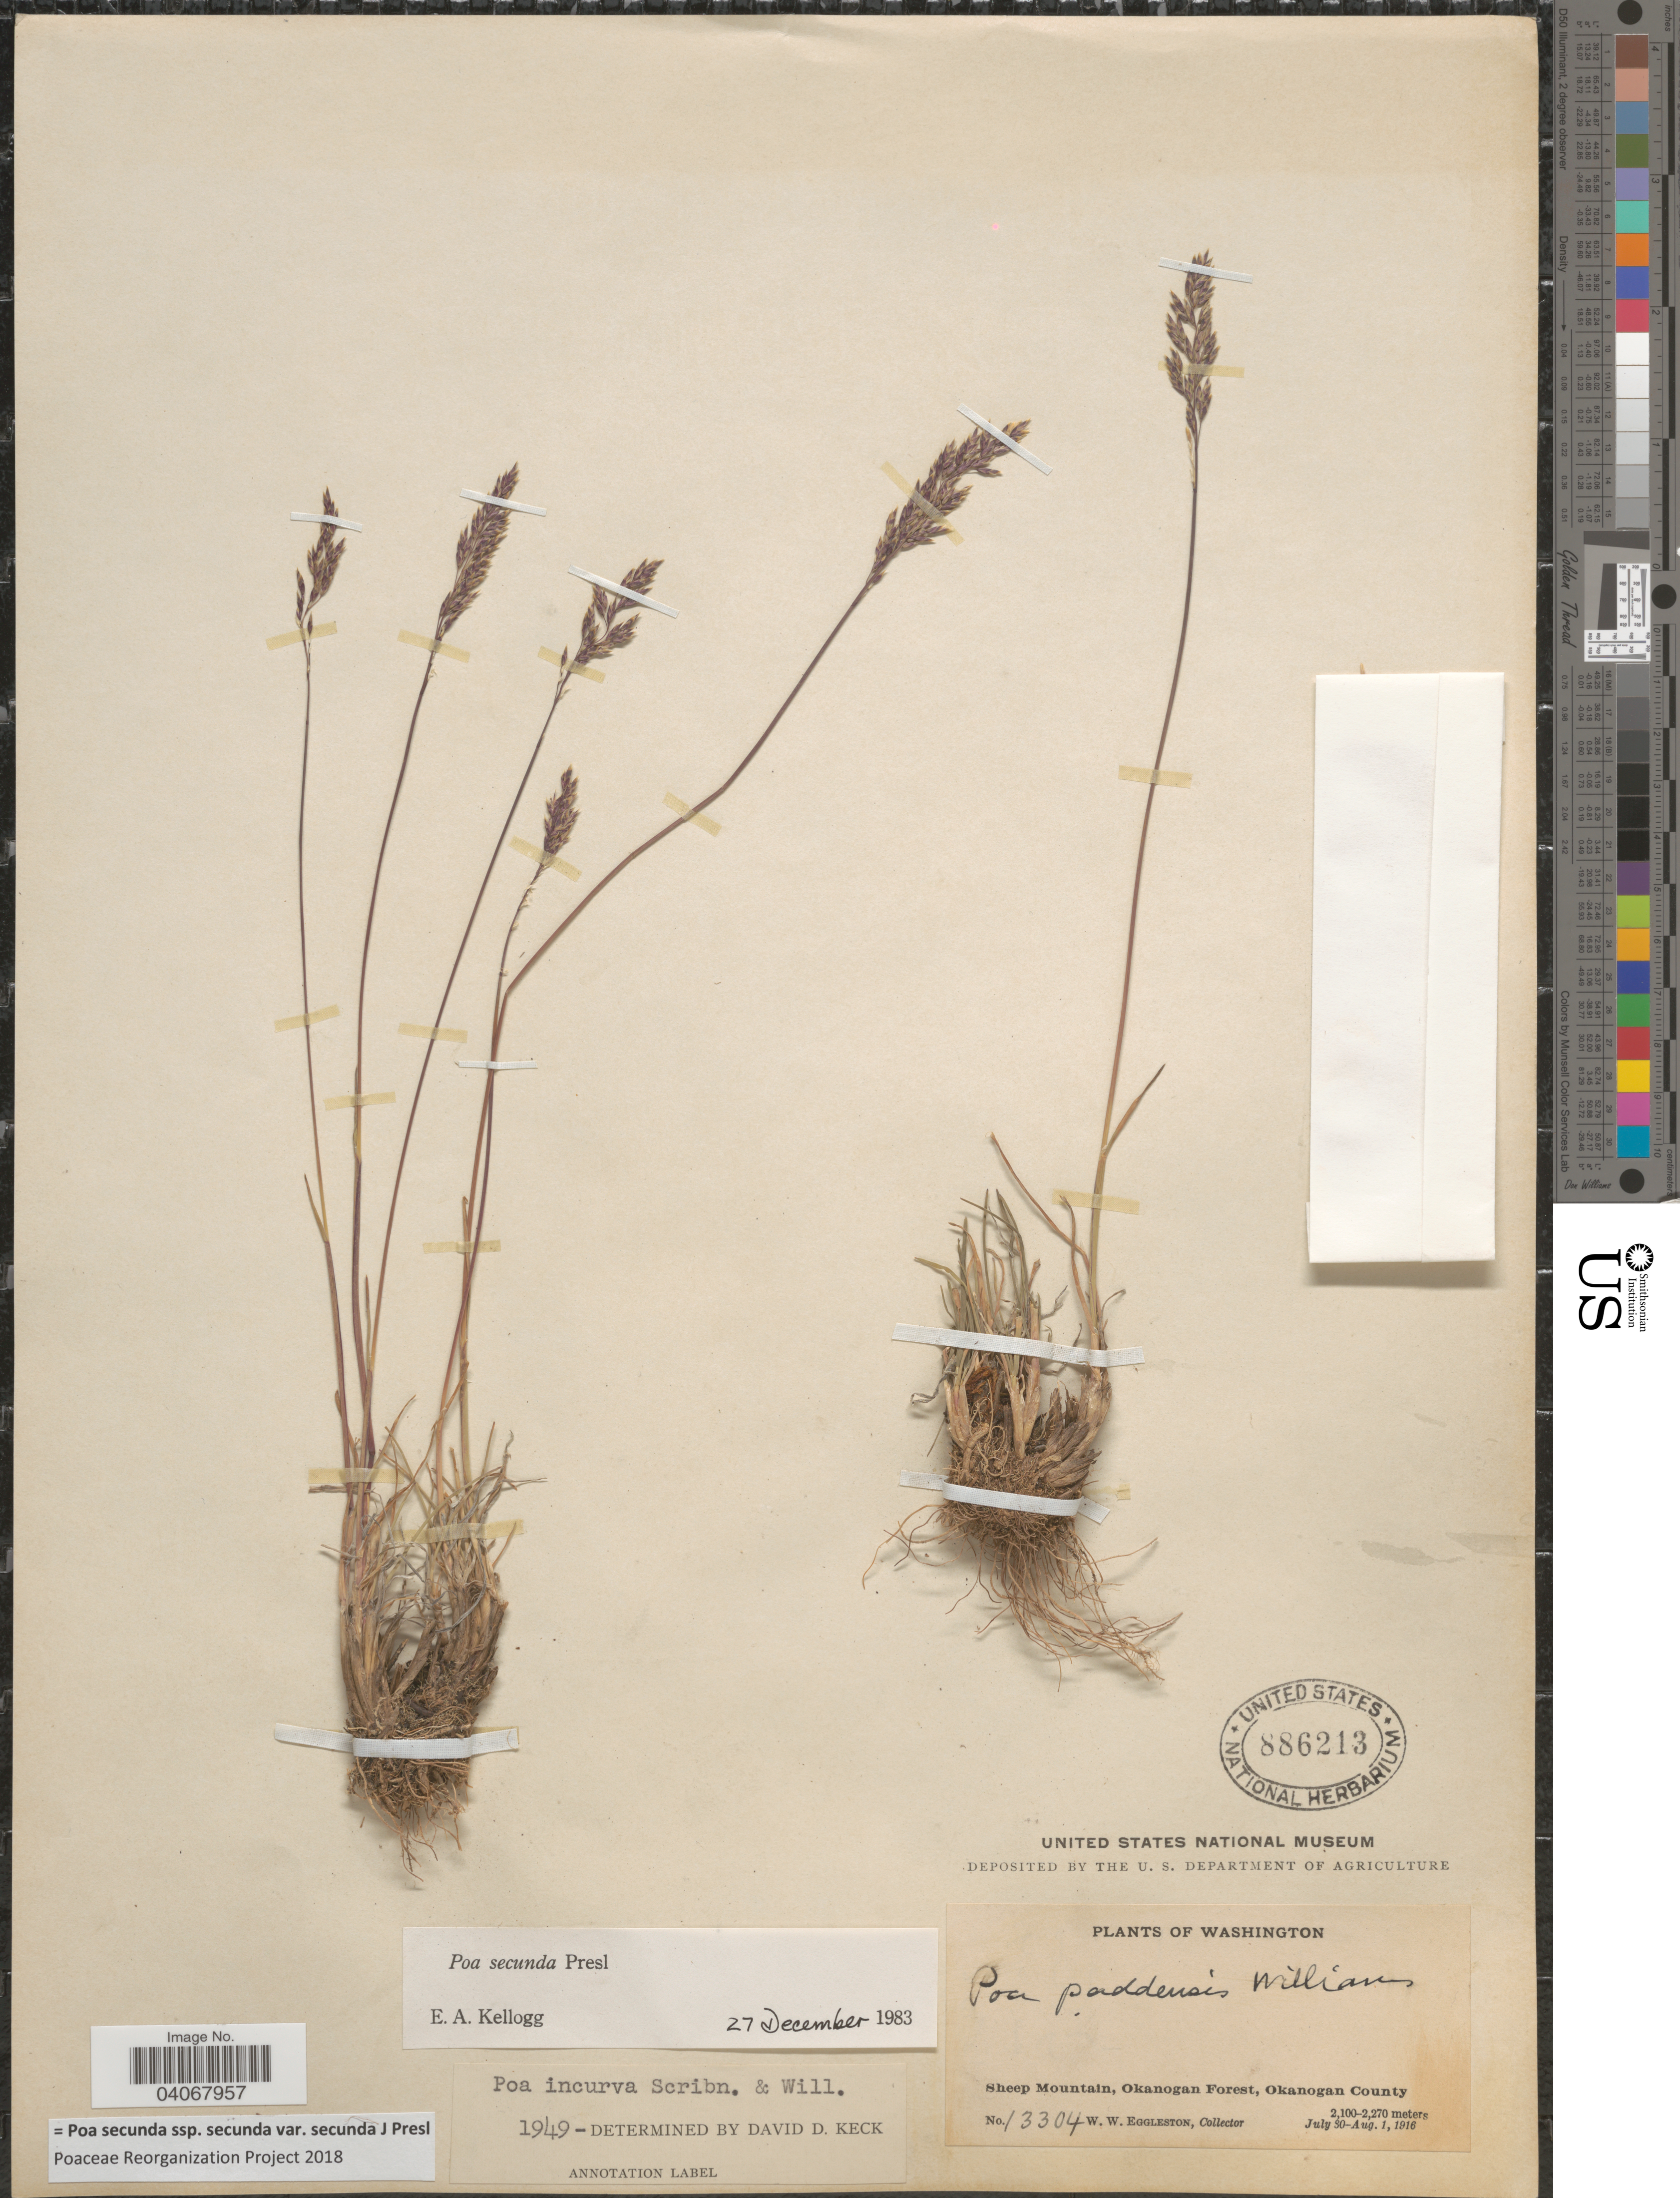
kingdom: Plantae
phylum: Tracheophyta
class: Liliopsida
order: Poales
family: Poaceae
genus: Poa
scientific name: Poa secunda subsp. secunda var. secunda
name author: J. Presl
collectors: W. W. Eggleston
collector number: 13304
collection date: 1916-07-30/1916-08-01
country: United States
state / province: Washington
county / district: Okanogan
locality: Sheep Mountain, Okanogan Forest, Okanogan County.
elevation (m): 2100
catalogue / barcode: US 886213